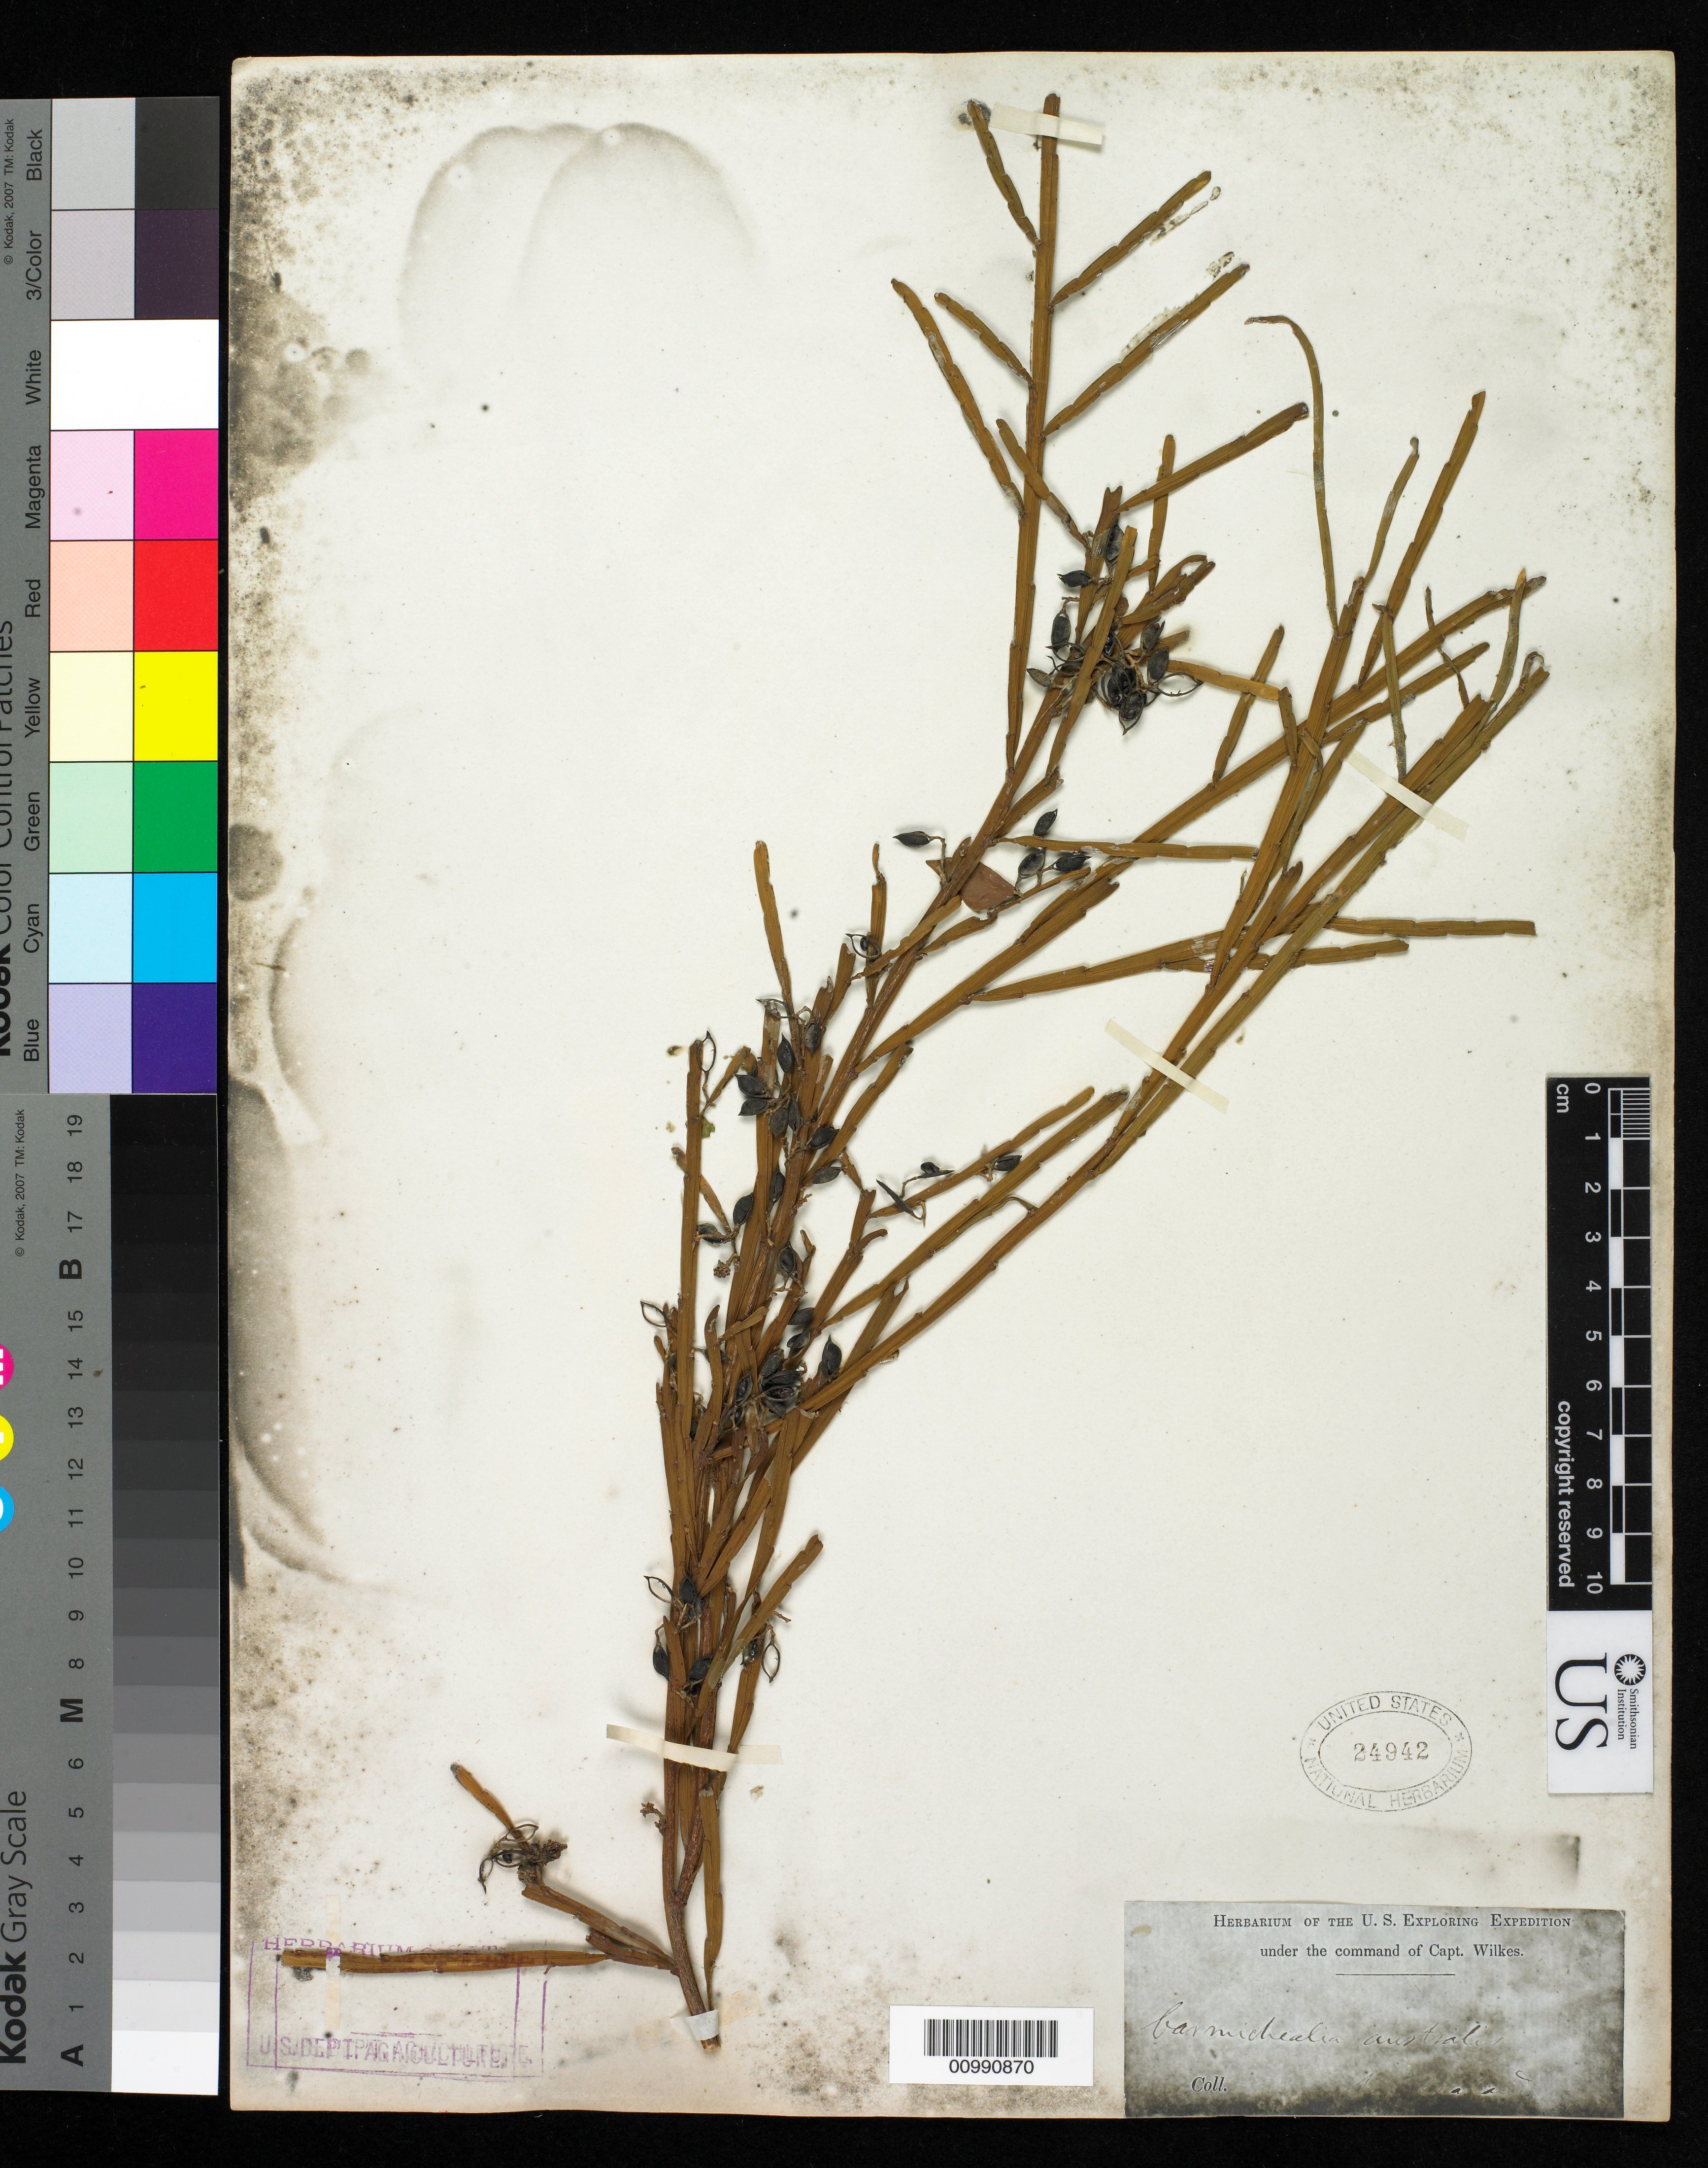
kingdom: Plantae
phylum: Tracheophyta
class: Magnoliopsida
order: Fabales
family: Fabaceae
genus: Carmichaelia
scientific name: Carmichaelia australis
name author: R. Br.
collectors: Wilkes Explor. Exped.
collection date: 1838/1842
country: New Zealand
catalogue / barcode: US 24942